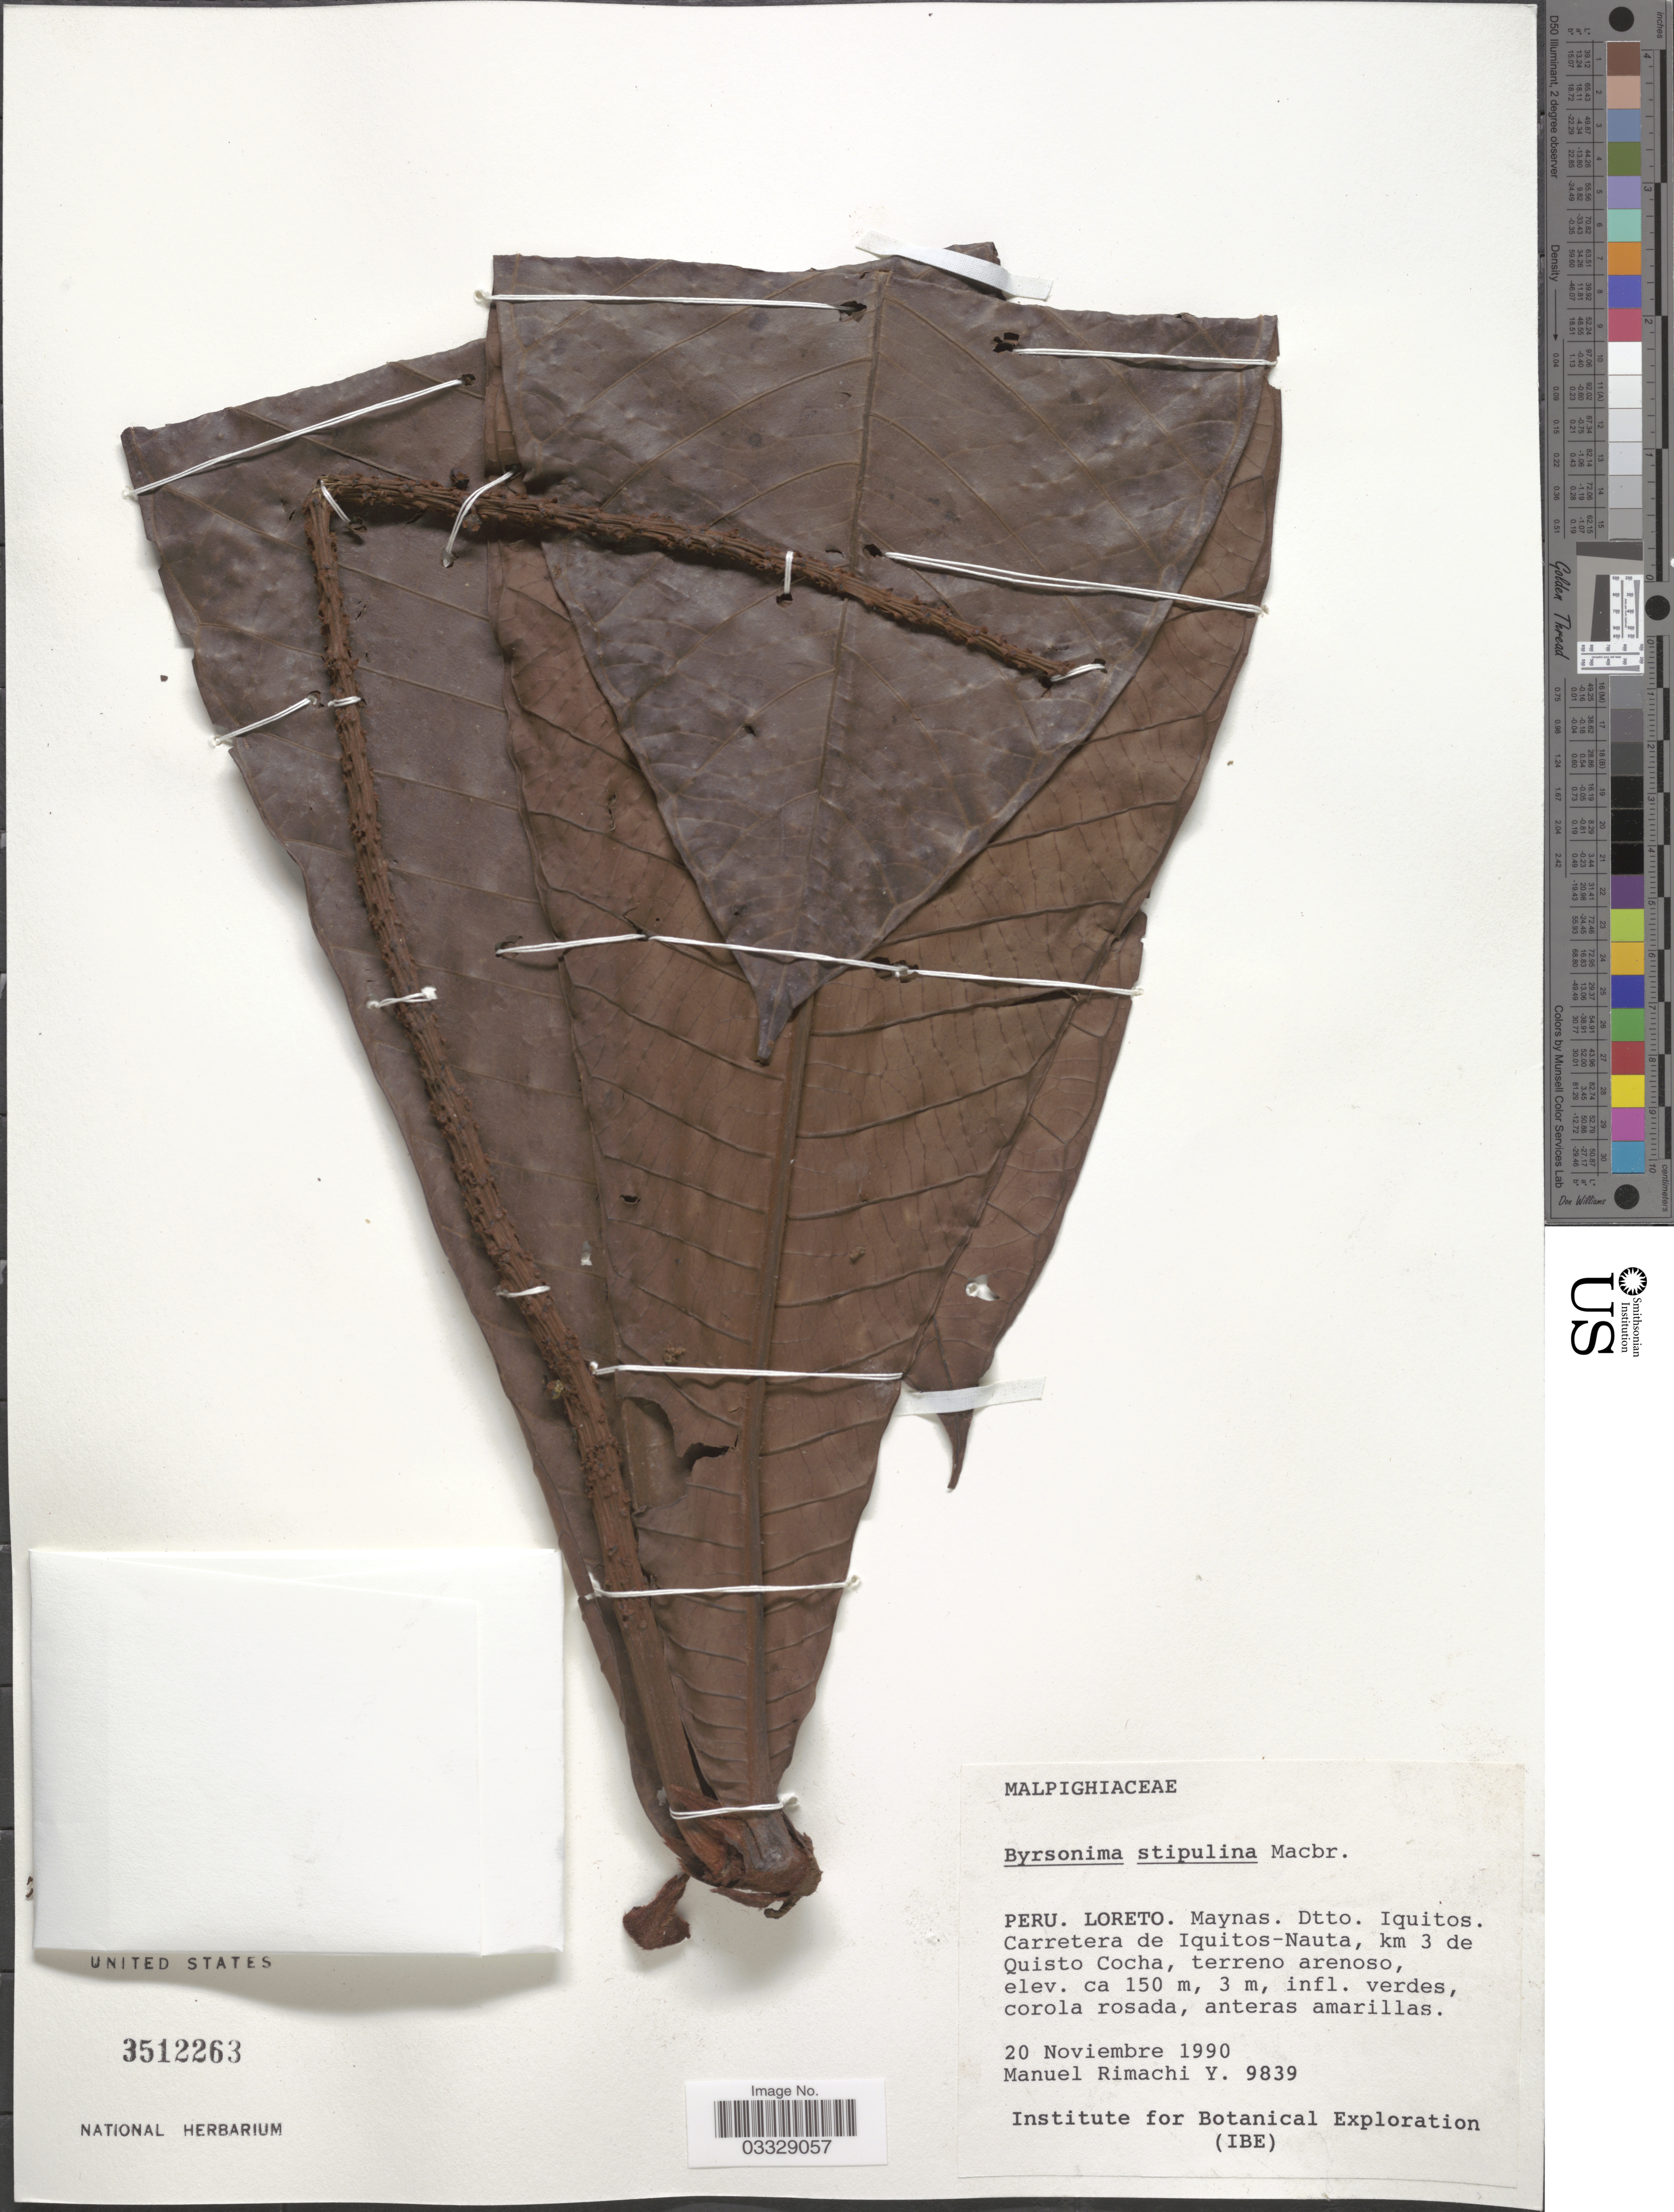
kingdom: Plantae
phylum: Tracheophyta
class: Magnoliopsida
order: Malpighiales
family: Malpighiaceae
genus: Byrsonima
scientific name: Byrsonima stipulina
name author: J.F. Macbr.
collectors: M. Rimachi Y.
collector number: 9839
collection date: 1990-11-20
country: Peru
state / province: Loreto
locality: Maynas. Dtto. Iquitos. Carretera de Iquitos-Nauta, km 3 de Quisto Cocha.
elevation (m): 150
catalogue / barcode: US 3512263